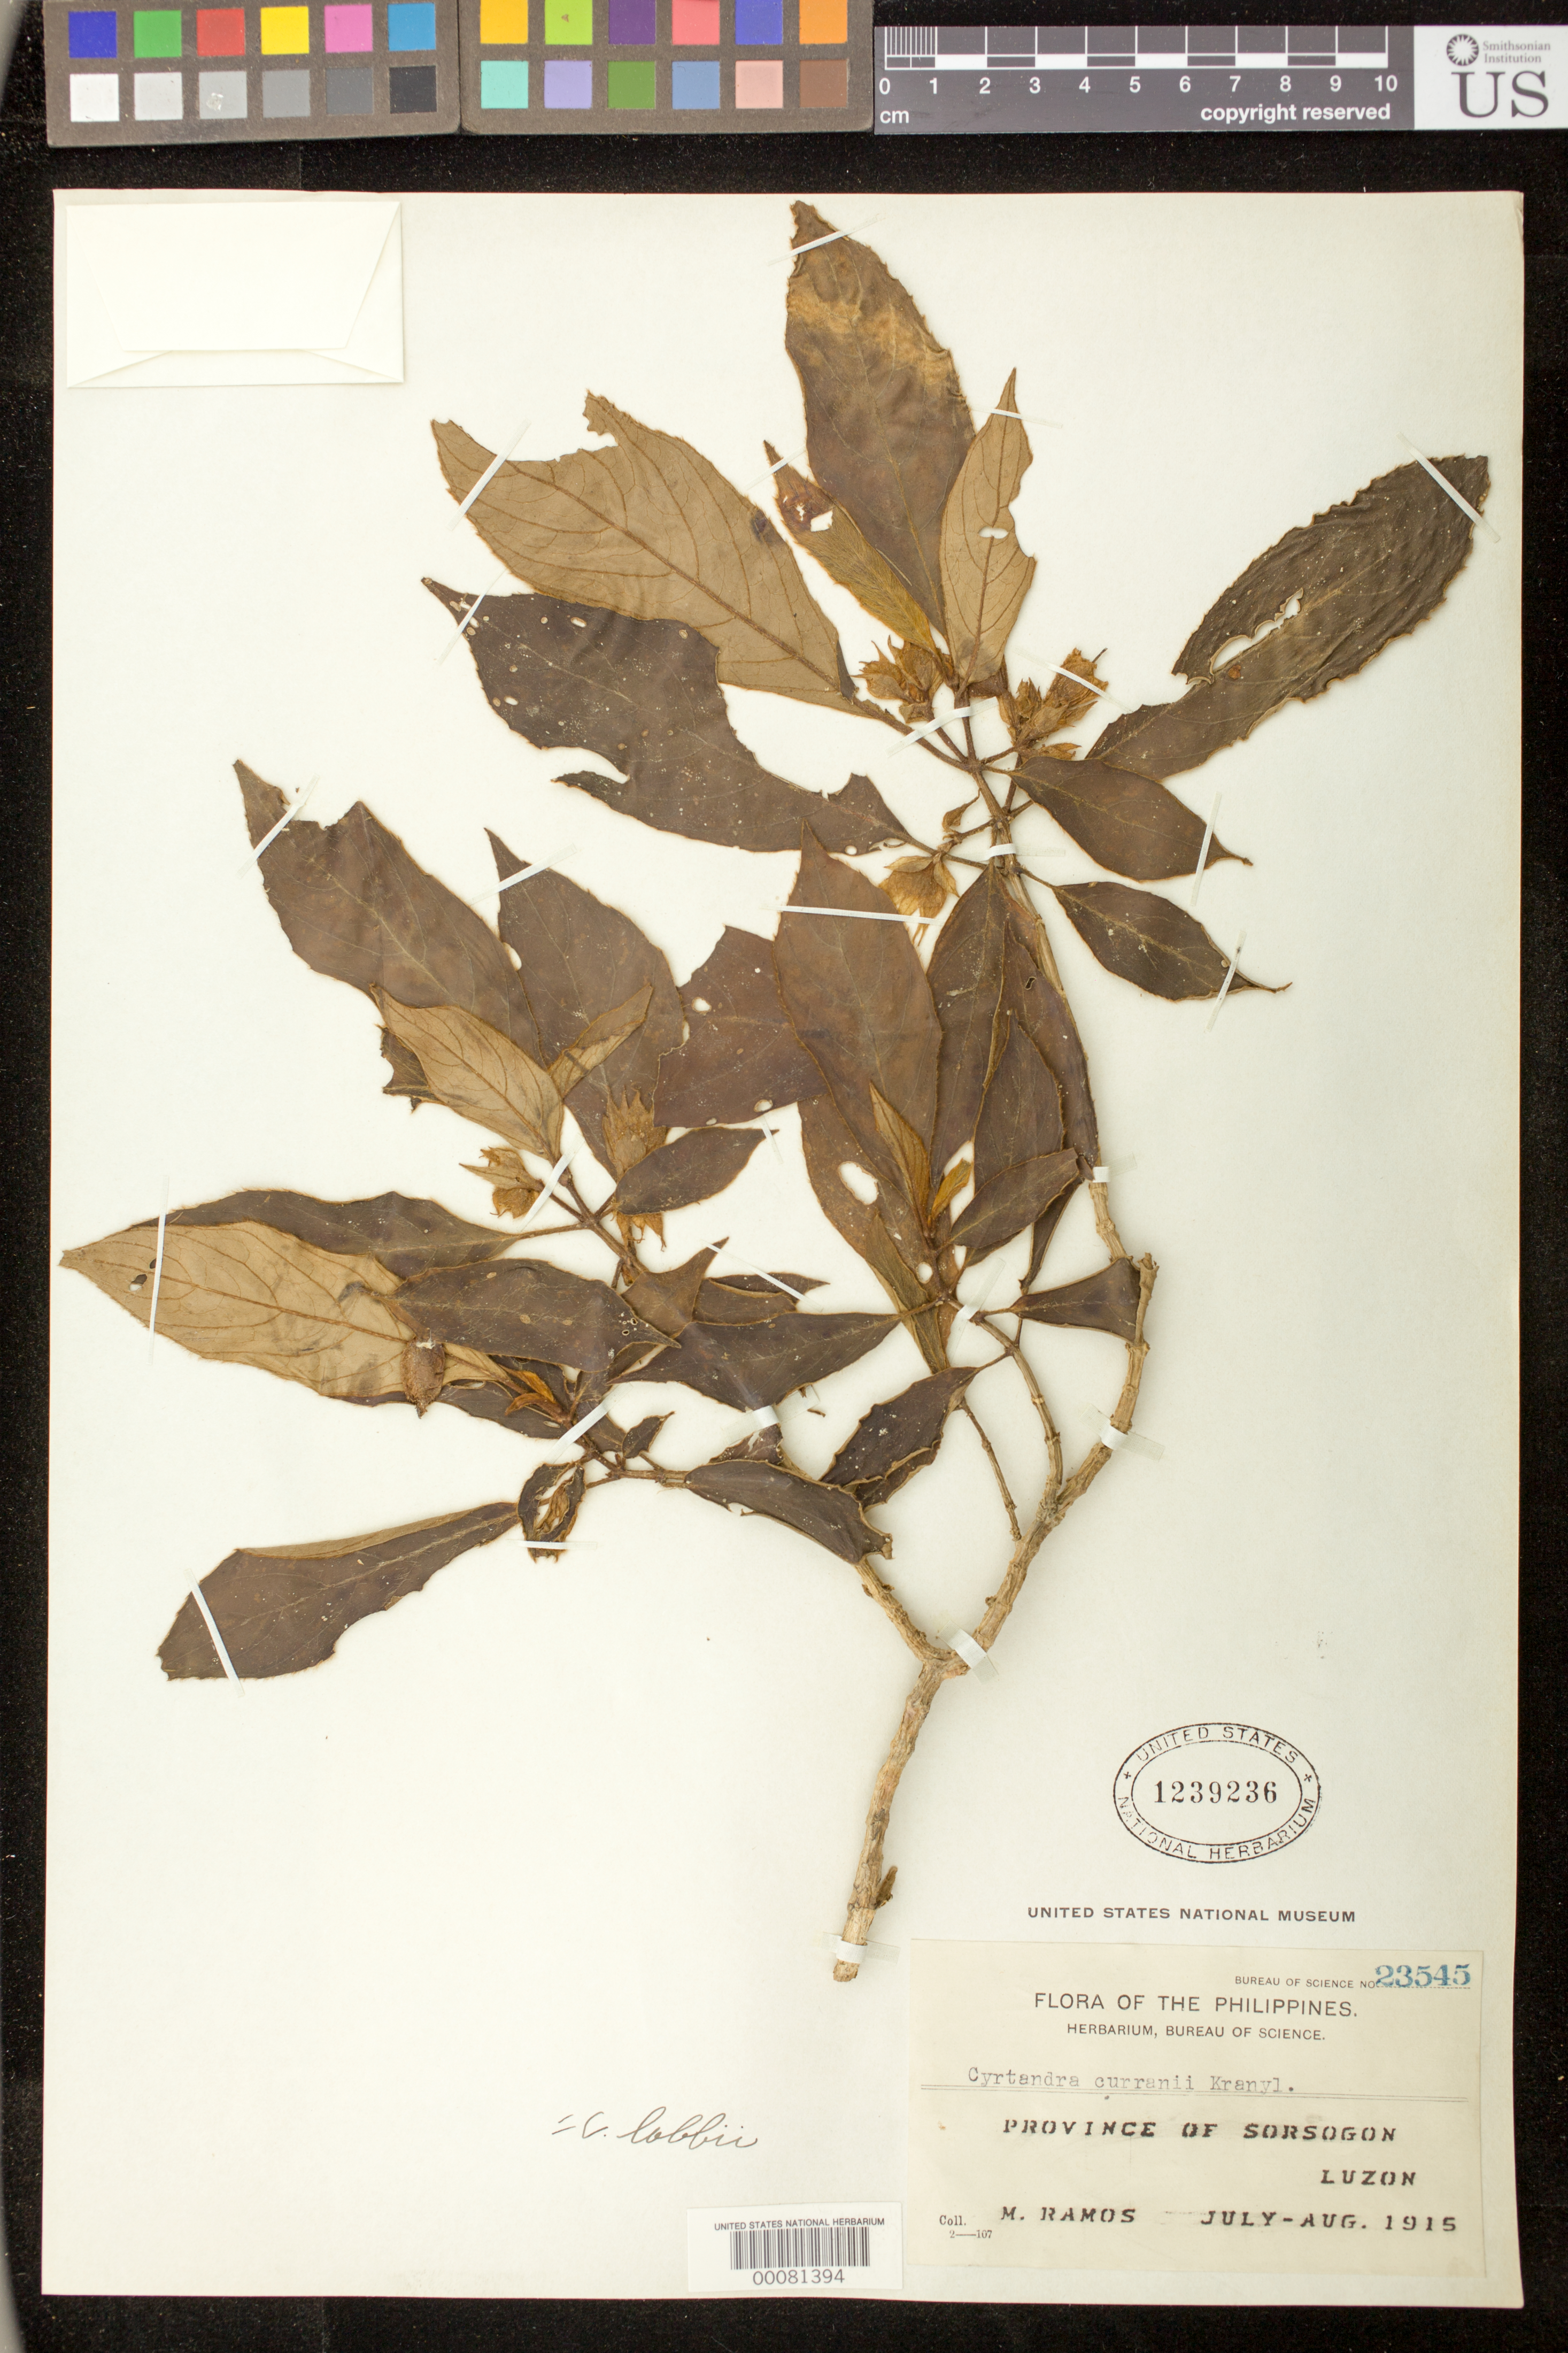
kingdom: Plantae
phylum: Tracheophyta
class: Magnoliopsida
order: Lamiales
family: Gesneriaceae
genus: Cyrtandra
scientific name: Cyrtandra curranii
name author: Kraenzl.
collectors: M. Ramos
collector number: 23545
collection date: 1915-07/1915-08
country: Philippines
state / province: Bicol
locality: Province of Sorsogon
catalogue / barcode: US 1239236